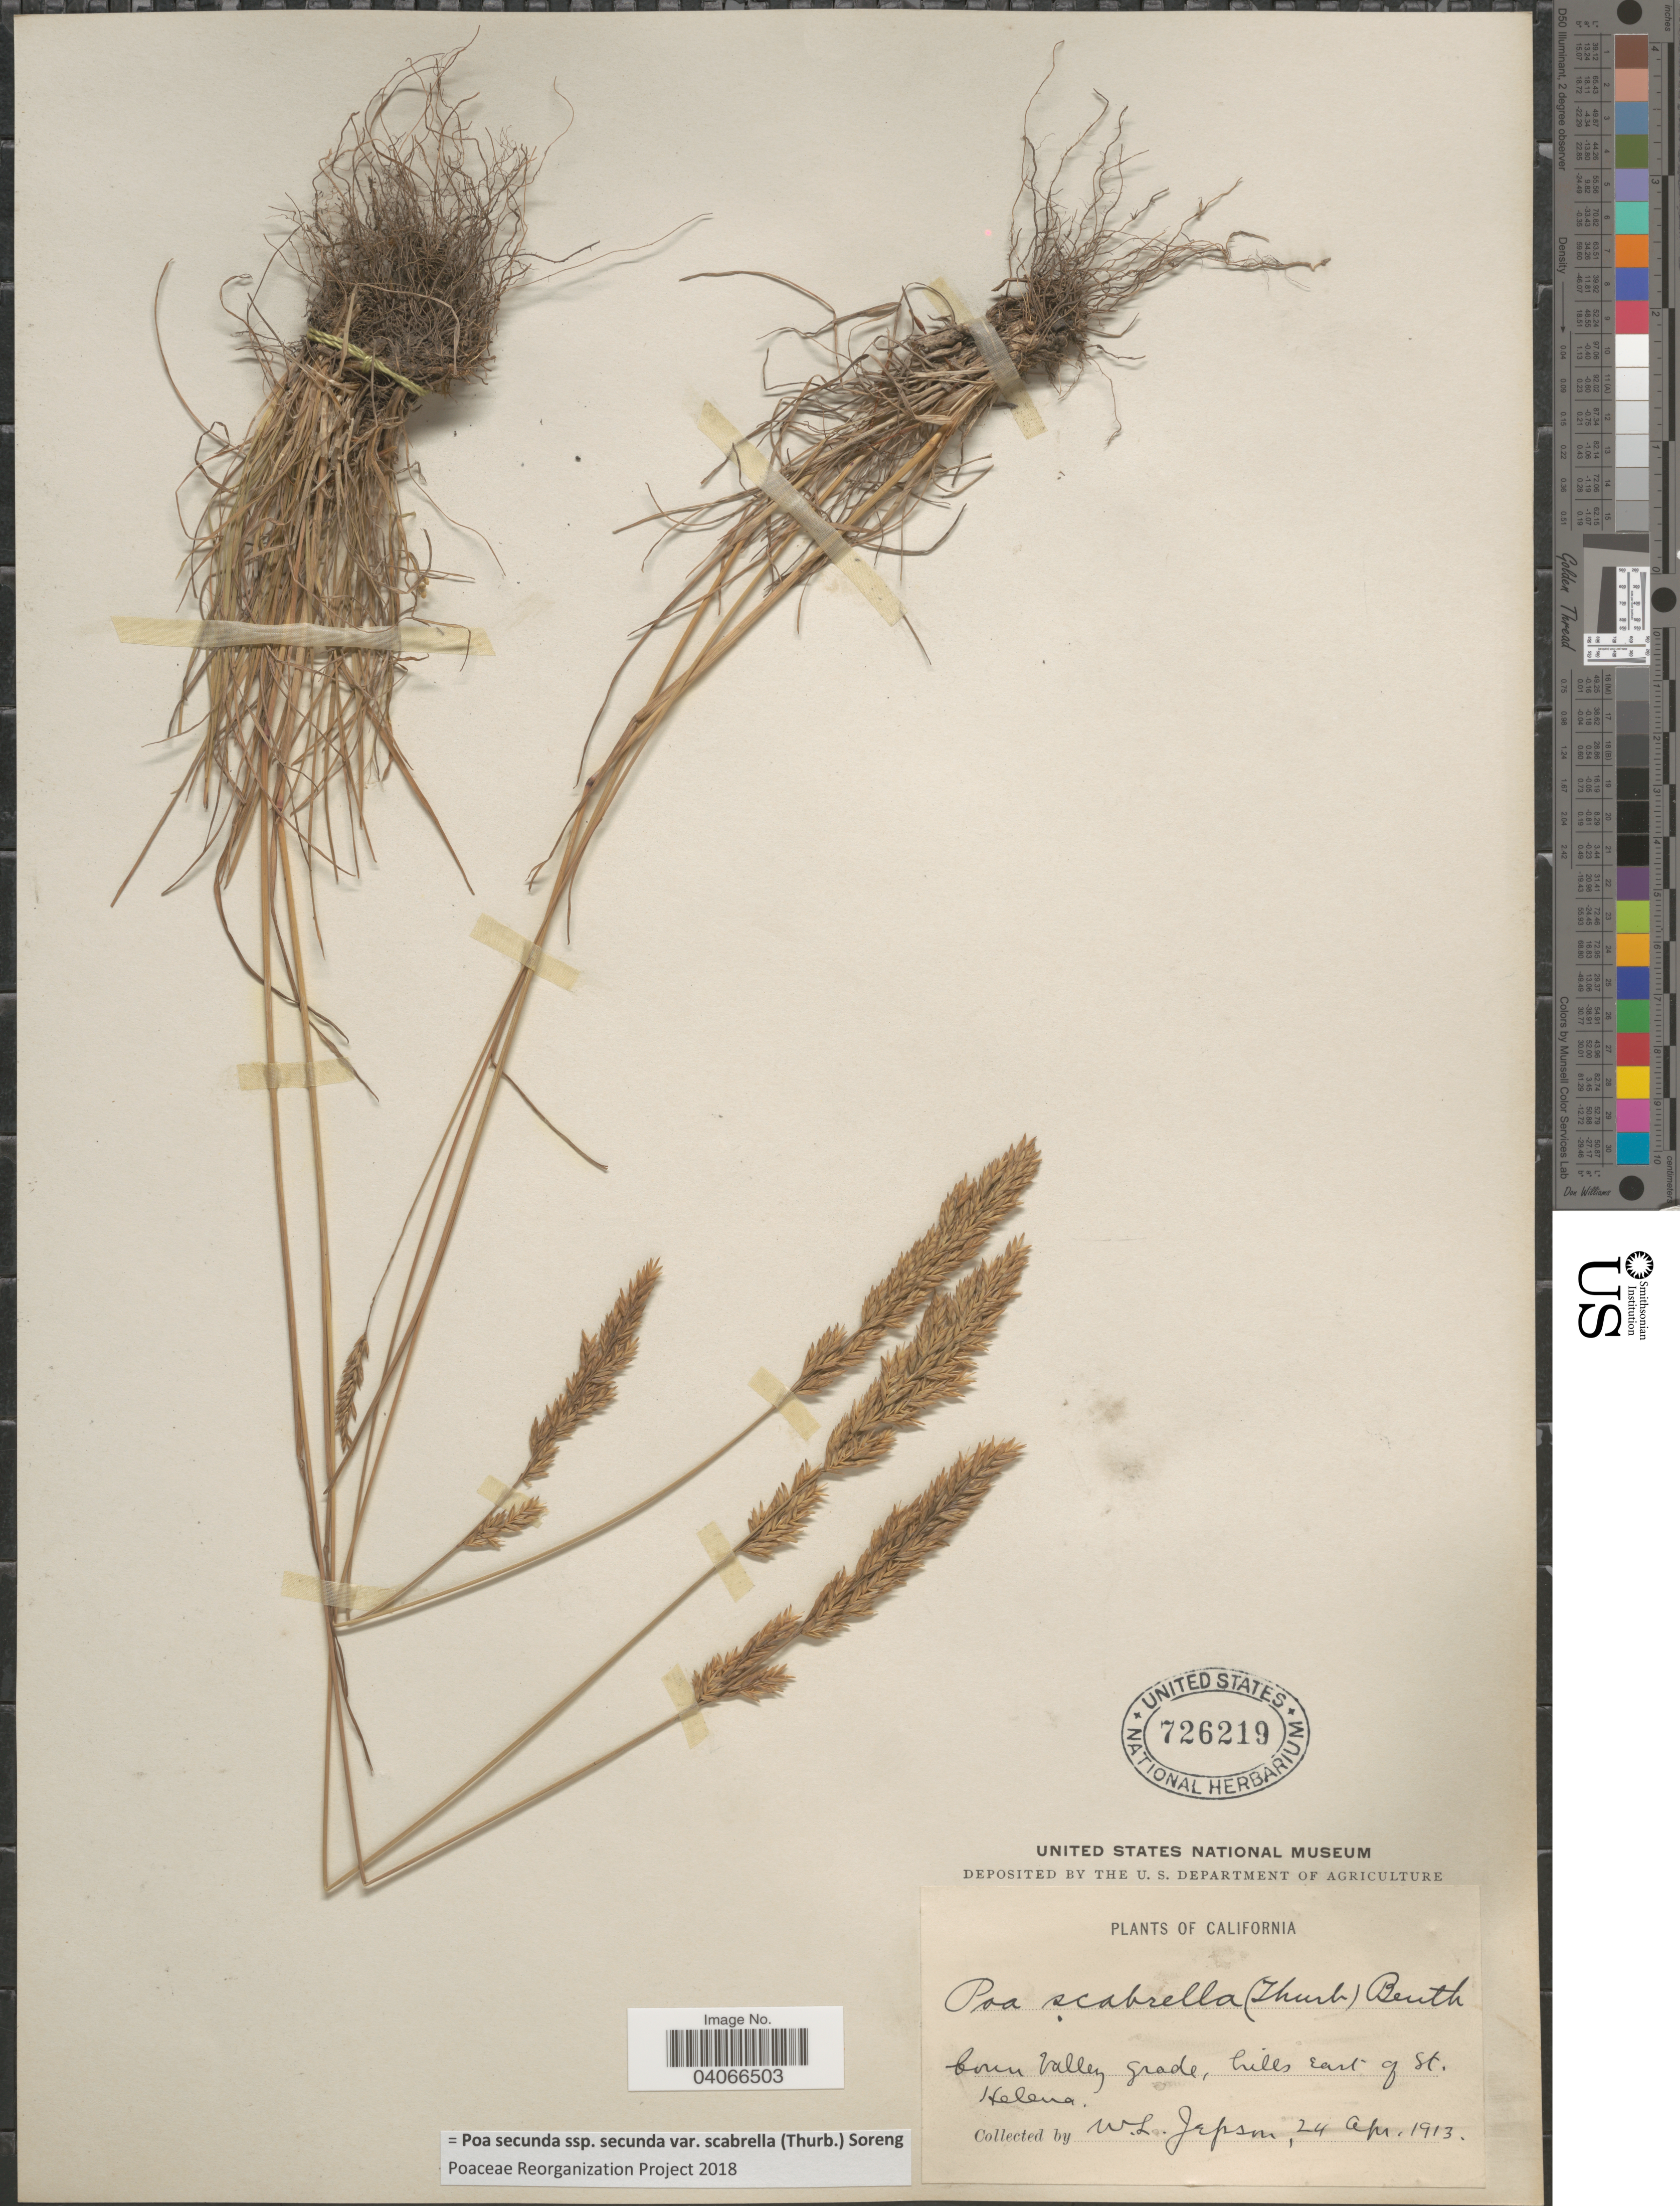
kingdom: Plantae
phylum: Tracheophyta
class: Liliopsida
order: Poales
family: Poaceae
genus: Poa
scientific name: Poa secunda subsp. secunda var. scabrella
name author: (Thurb.) Soreng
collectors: W. L. Jepson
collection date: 1913-04-24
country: United States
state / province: California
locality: Conn Valley Grade, hills east of St. Helena.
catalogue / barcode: US 726219